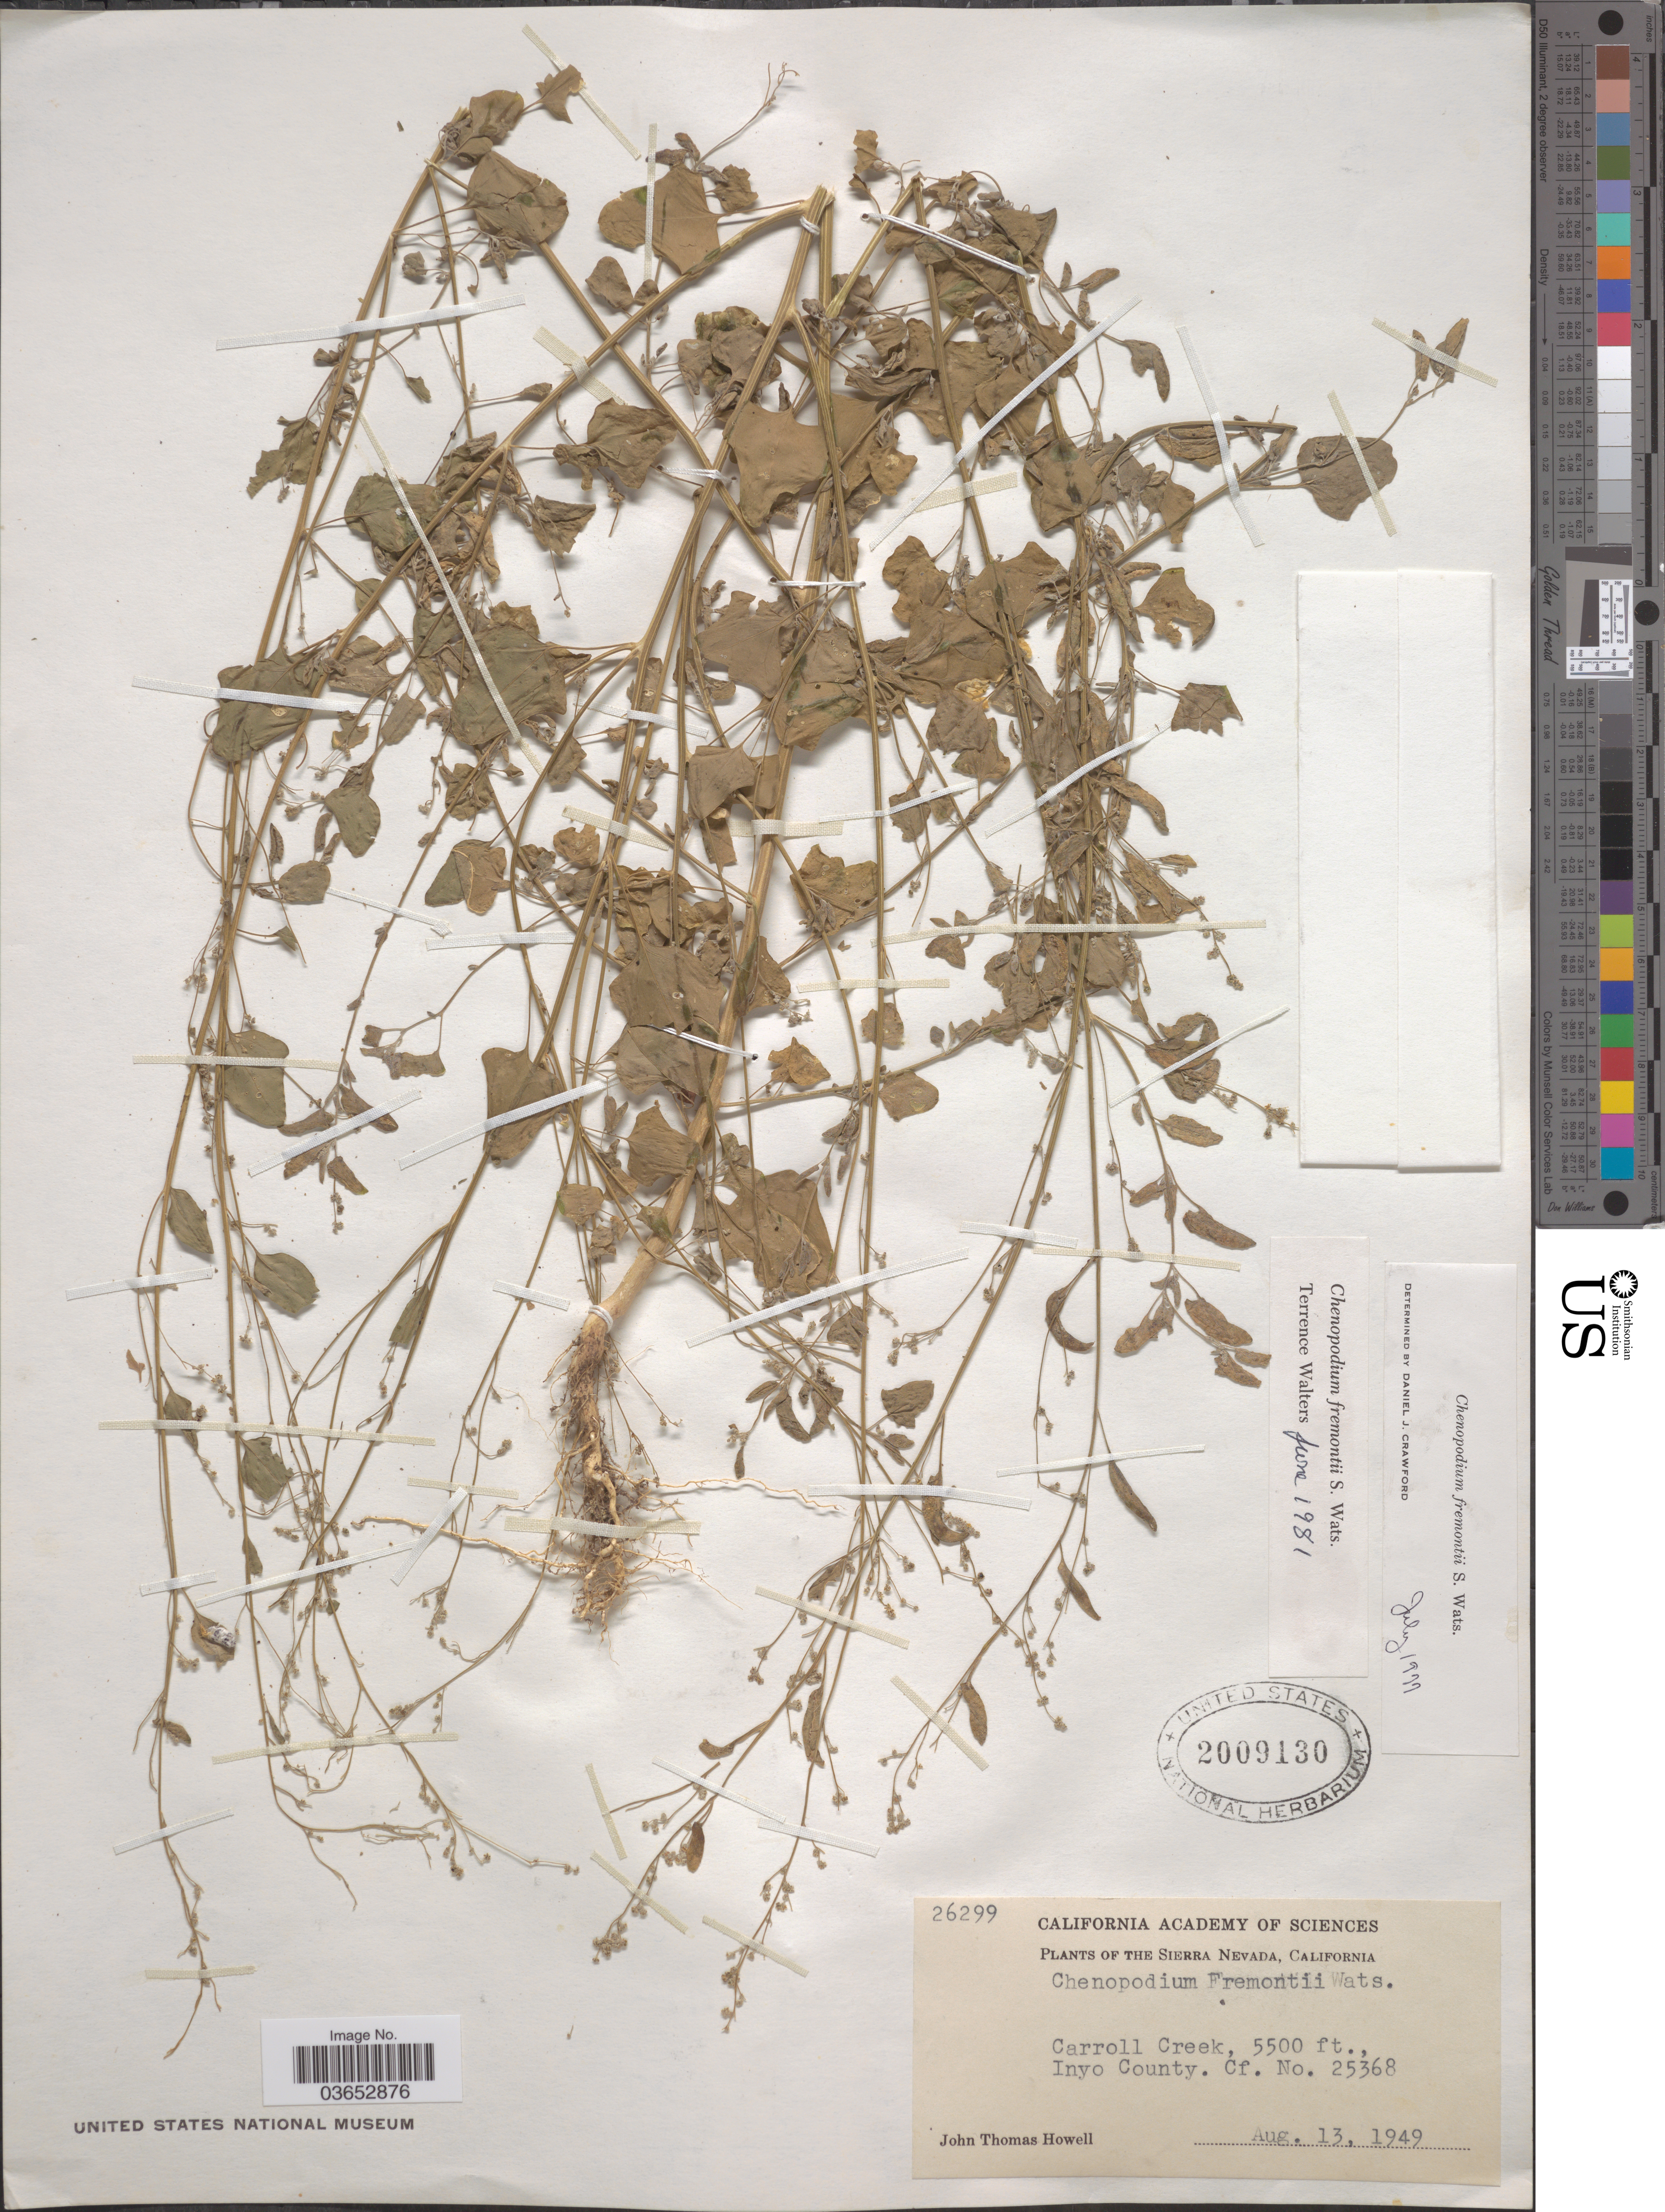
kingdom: Plantae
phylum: Tracheophyta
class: Magnoliopsida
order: Caryophyllales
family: Amaranthaceae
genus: Chenopodium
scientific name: Chenopodium fremontii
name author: S. Watson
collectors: J. T. Howell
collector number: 26299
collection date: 1949-08-13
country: United States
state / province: California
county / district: Inyo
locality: The Sierra Nevada. Carroll Creek, Inyo County.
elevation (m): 1676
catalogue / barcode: US 2009130